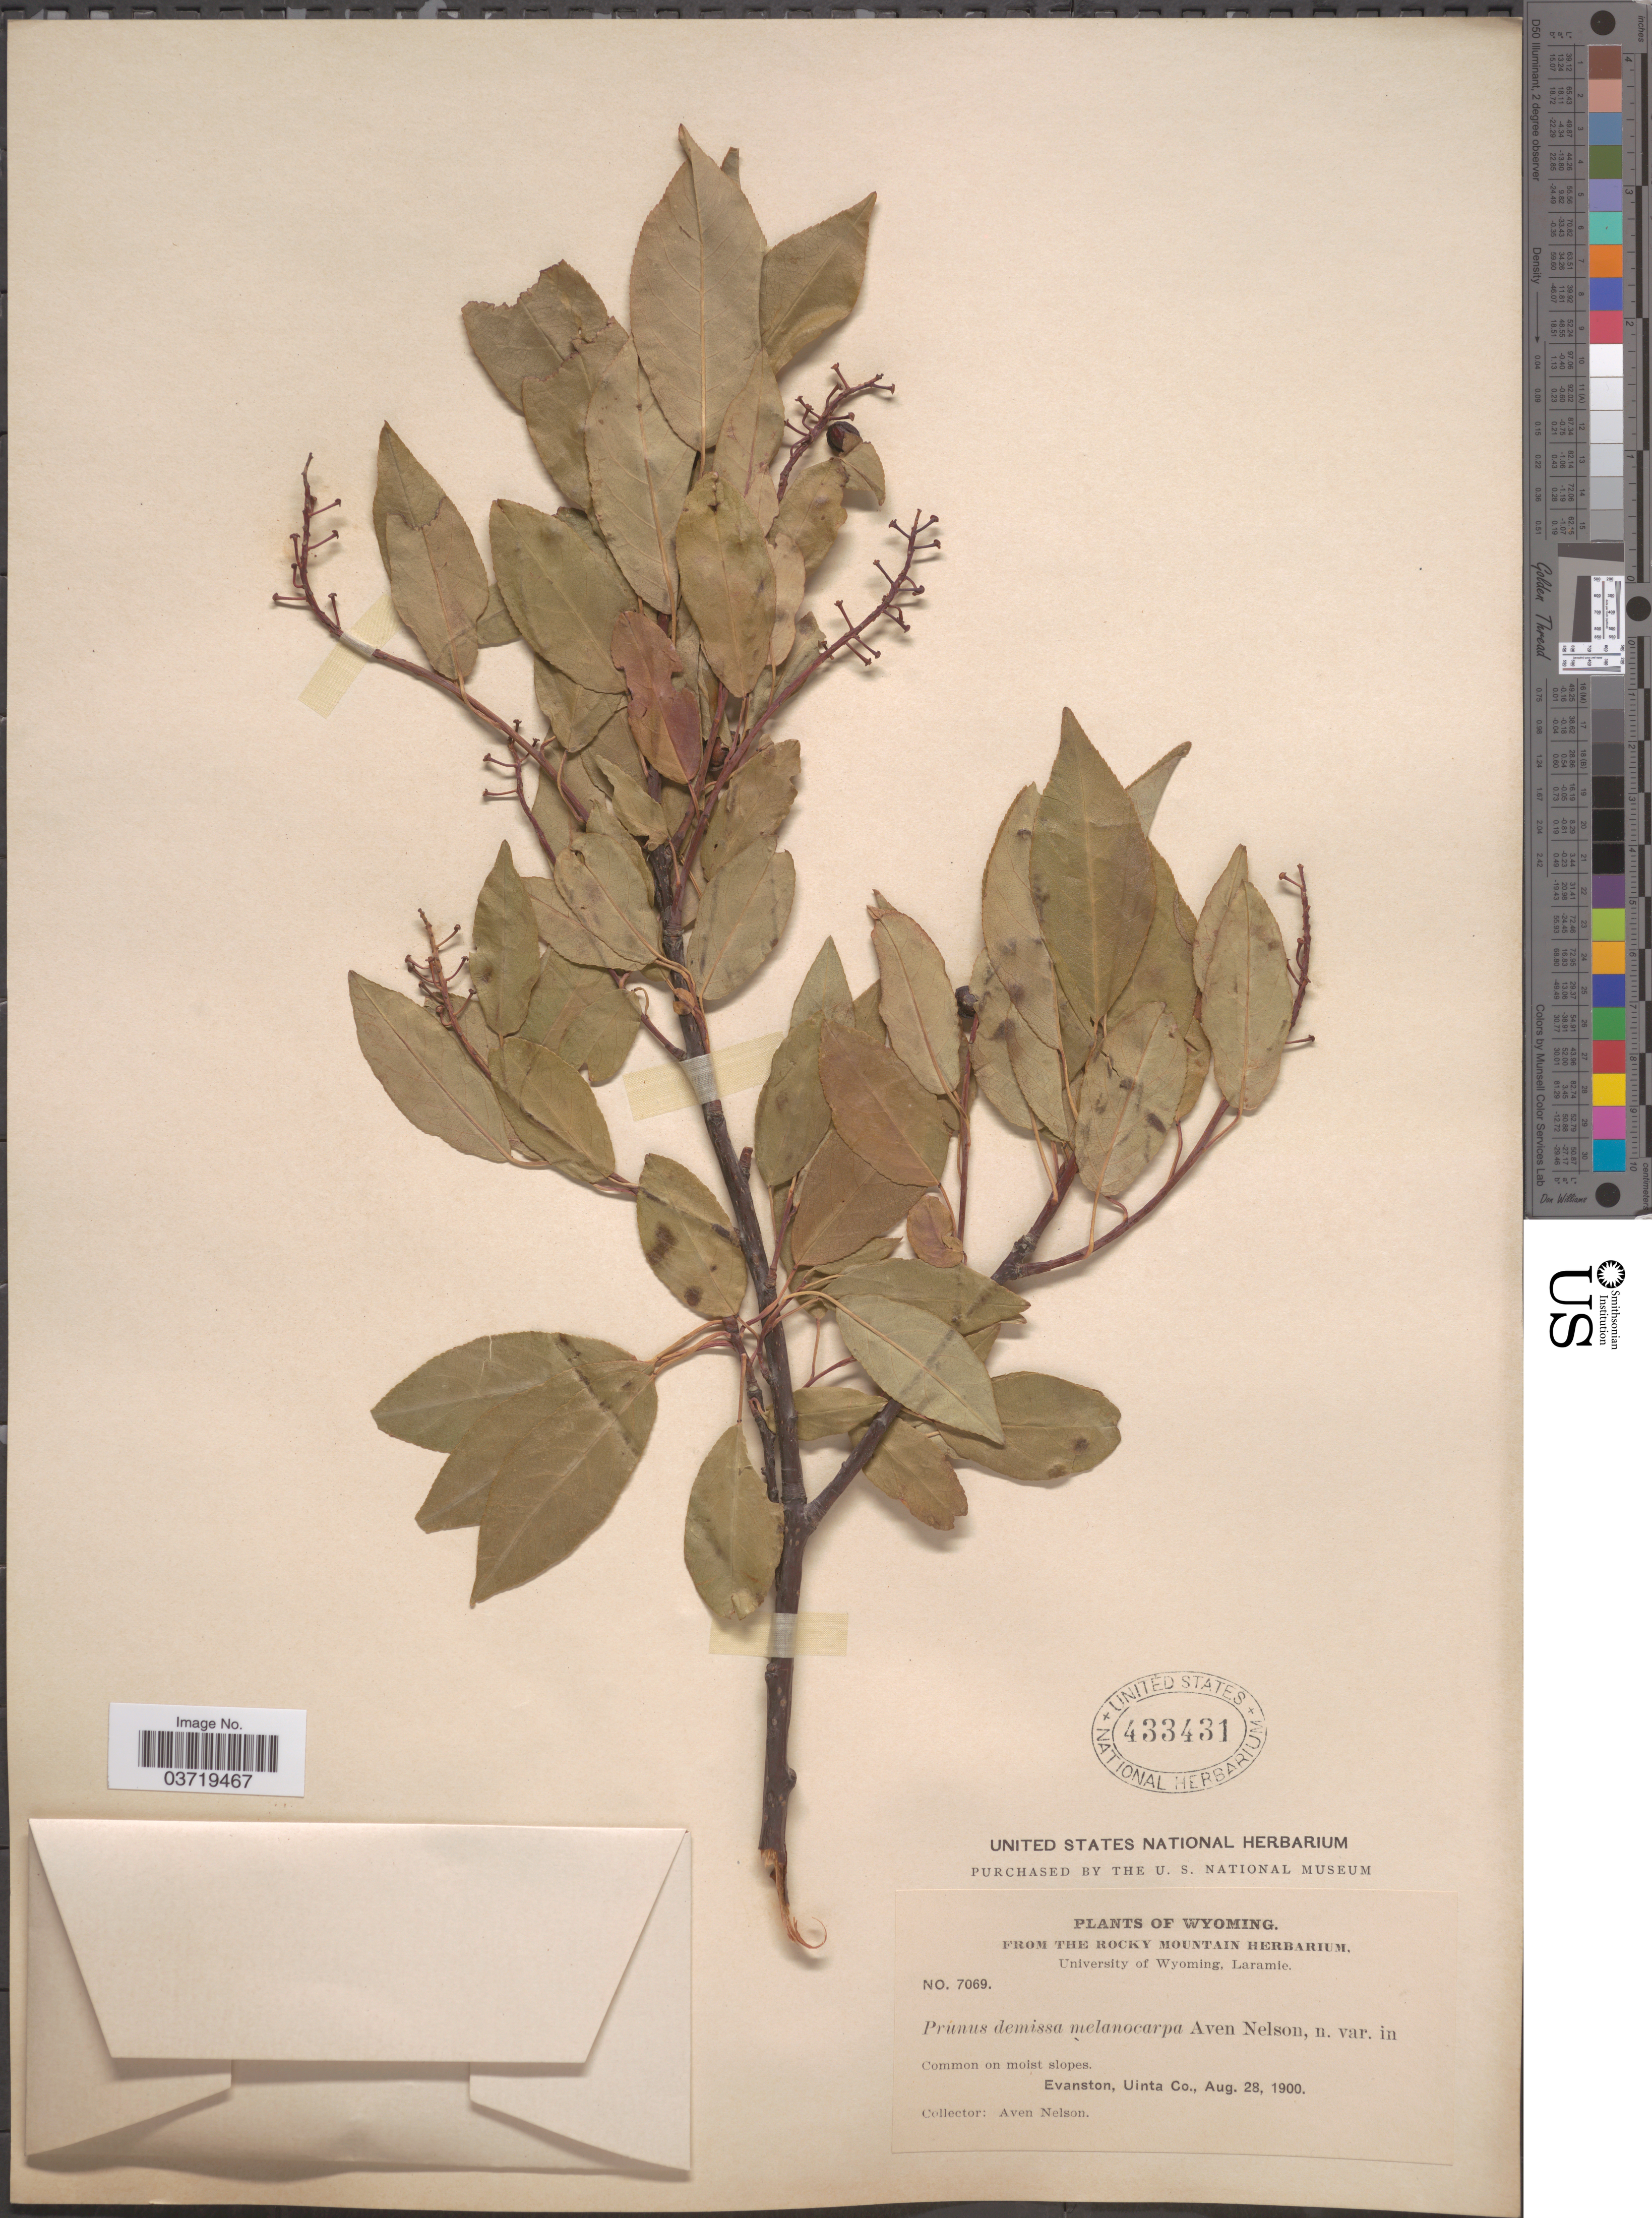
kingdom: Plantae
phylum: Tracheophyta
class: Magnoliopsida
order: Rosales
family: Rosaceae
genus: Prunus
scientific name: Prunus virginiana var. demissa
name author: (Nutt.) Torr.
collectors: A. Nelson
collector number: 7069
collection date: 1900-08-28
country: United States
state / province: Wyoming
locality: Evanston, Uinta Co.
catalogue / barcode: US 433431